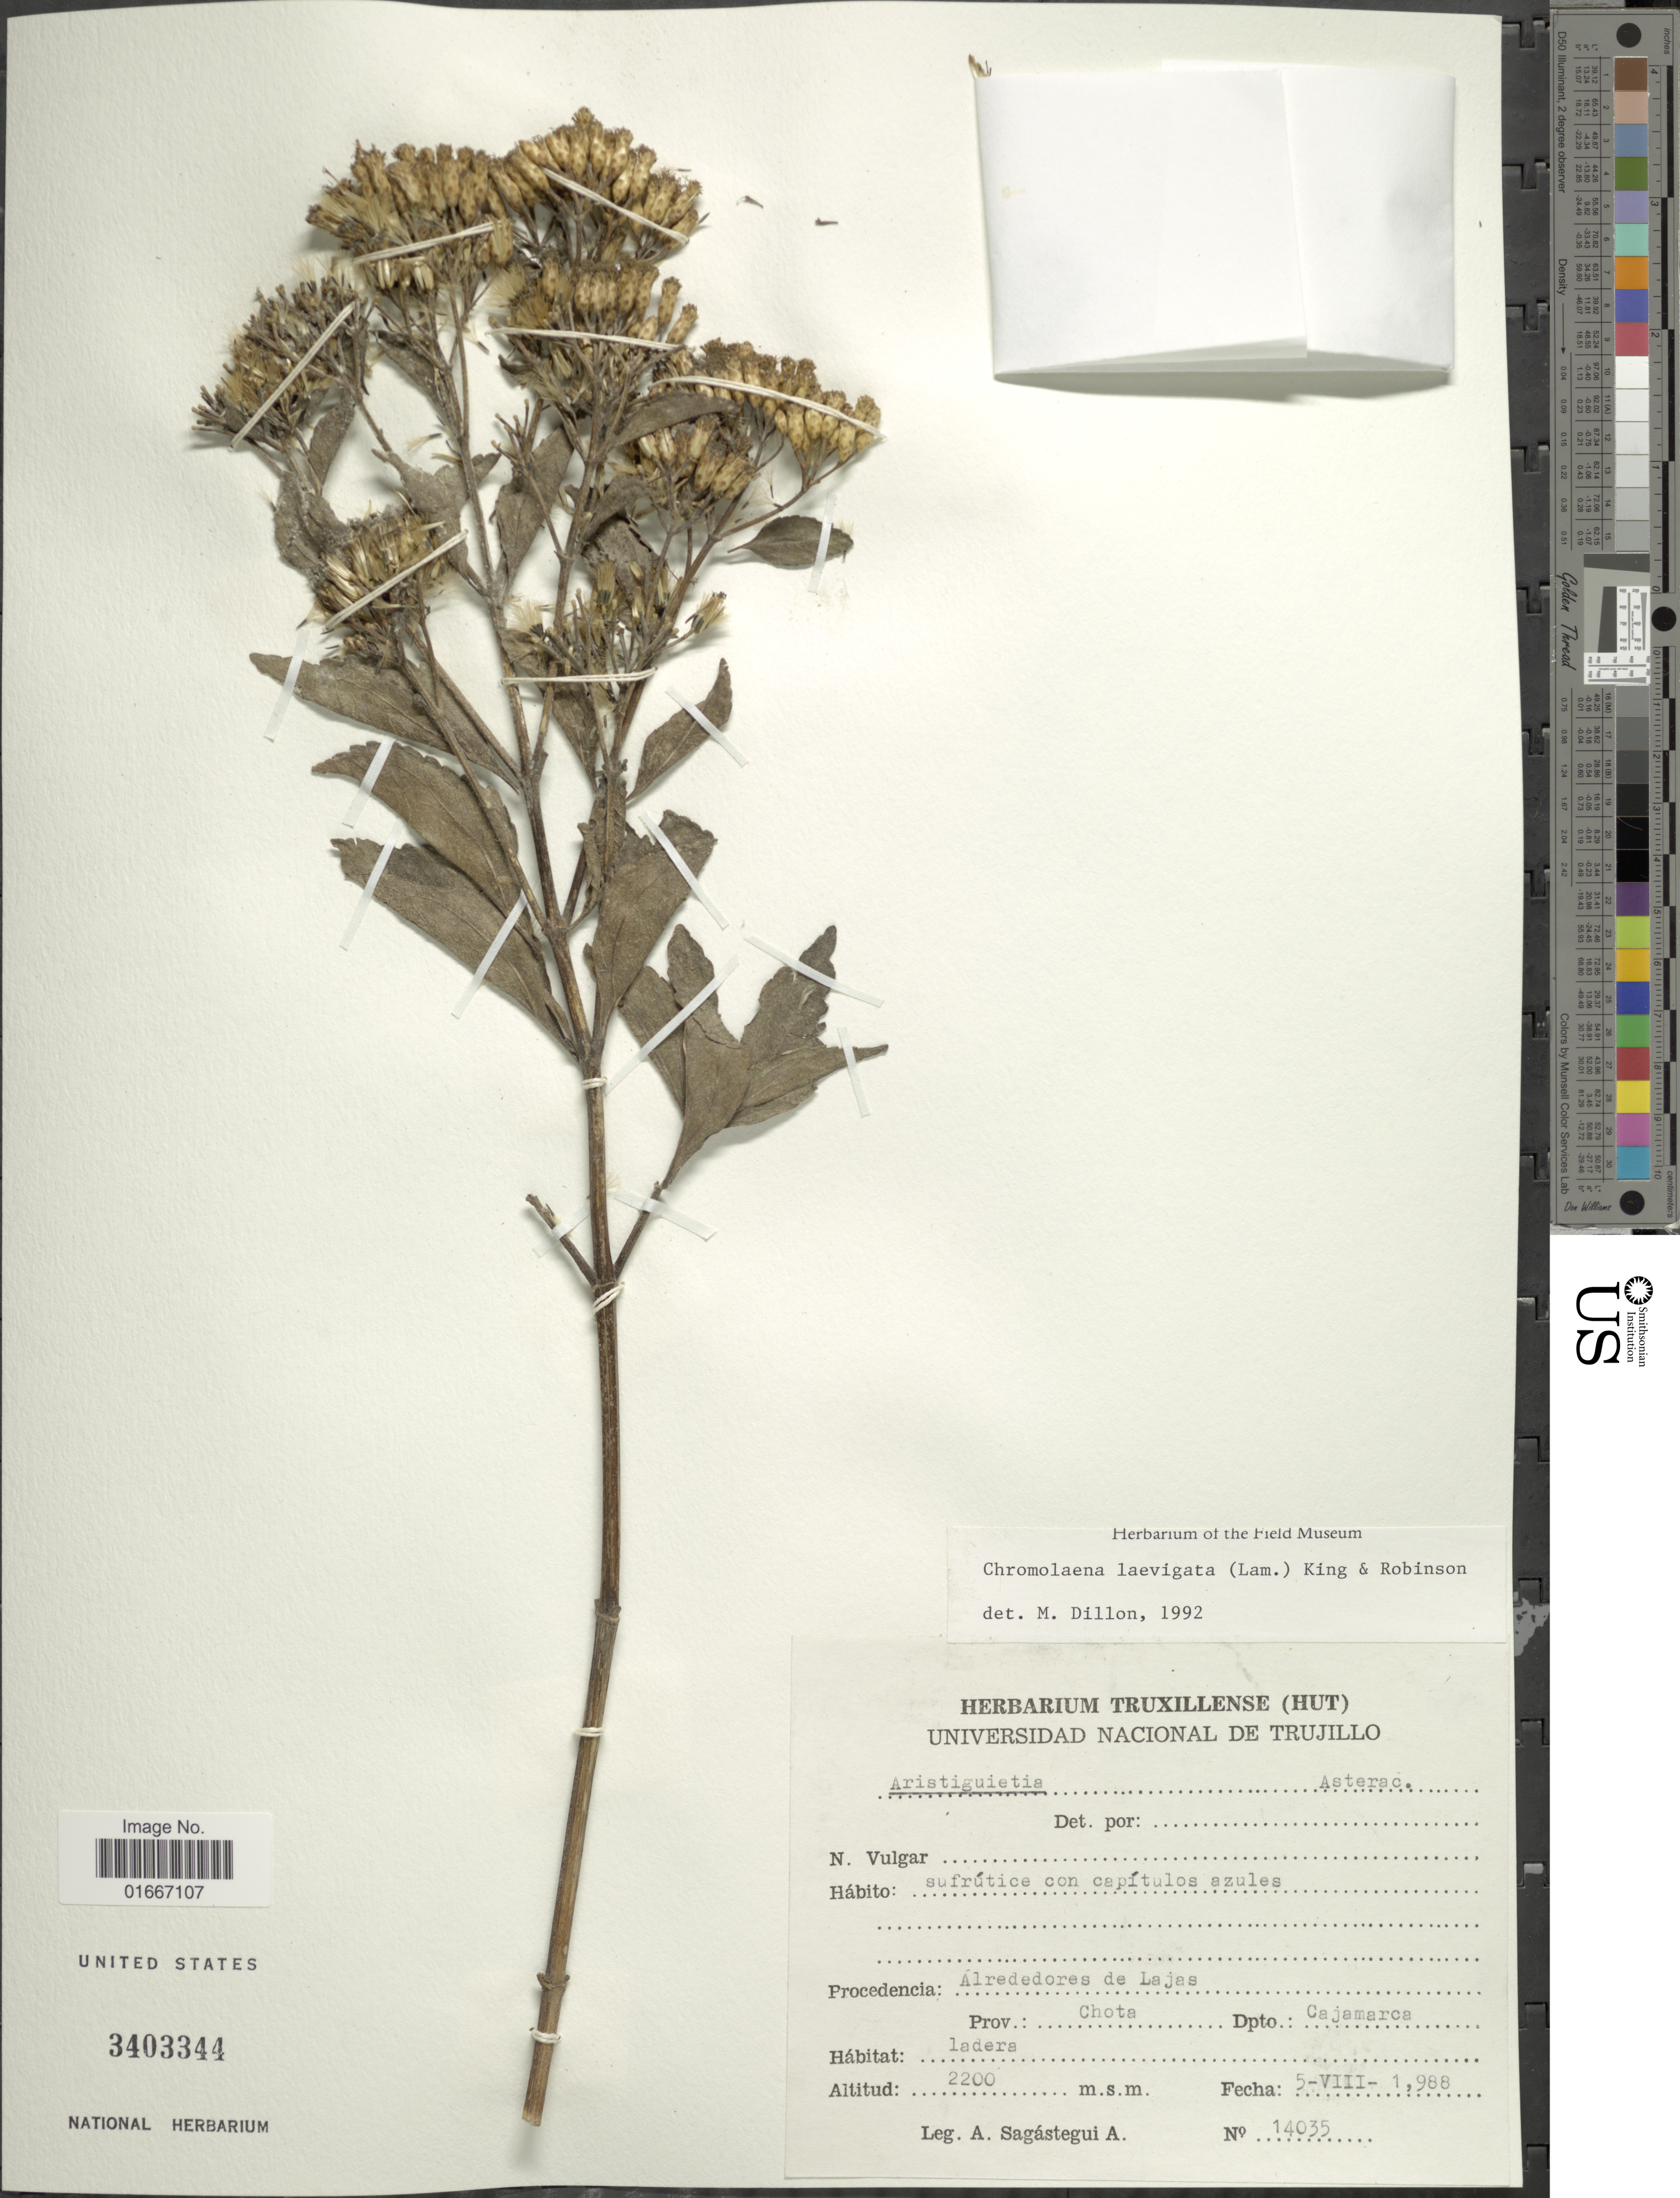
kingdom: Plantae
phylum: Tracheophyta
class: Magnoliopsida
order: Asterales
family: Asteraceae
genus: Chromolaena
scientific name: Chromolaena laevigata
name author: (Lam.) R.M. King & H. Rob.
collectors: A. Sagástegui A.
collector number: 14035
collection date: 1988-08-05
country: Peru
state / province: Cajamarca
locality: Procedencia: Alrededores de Lajas. Prov.: Chota Dpto. Cajamarca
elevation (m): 2200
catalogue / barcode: US 3403344